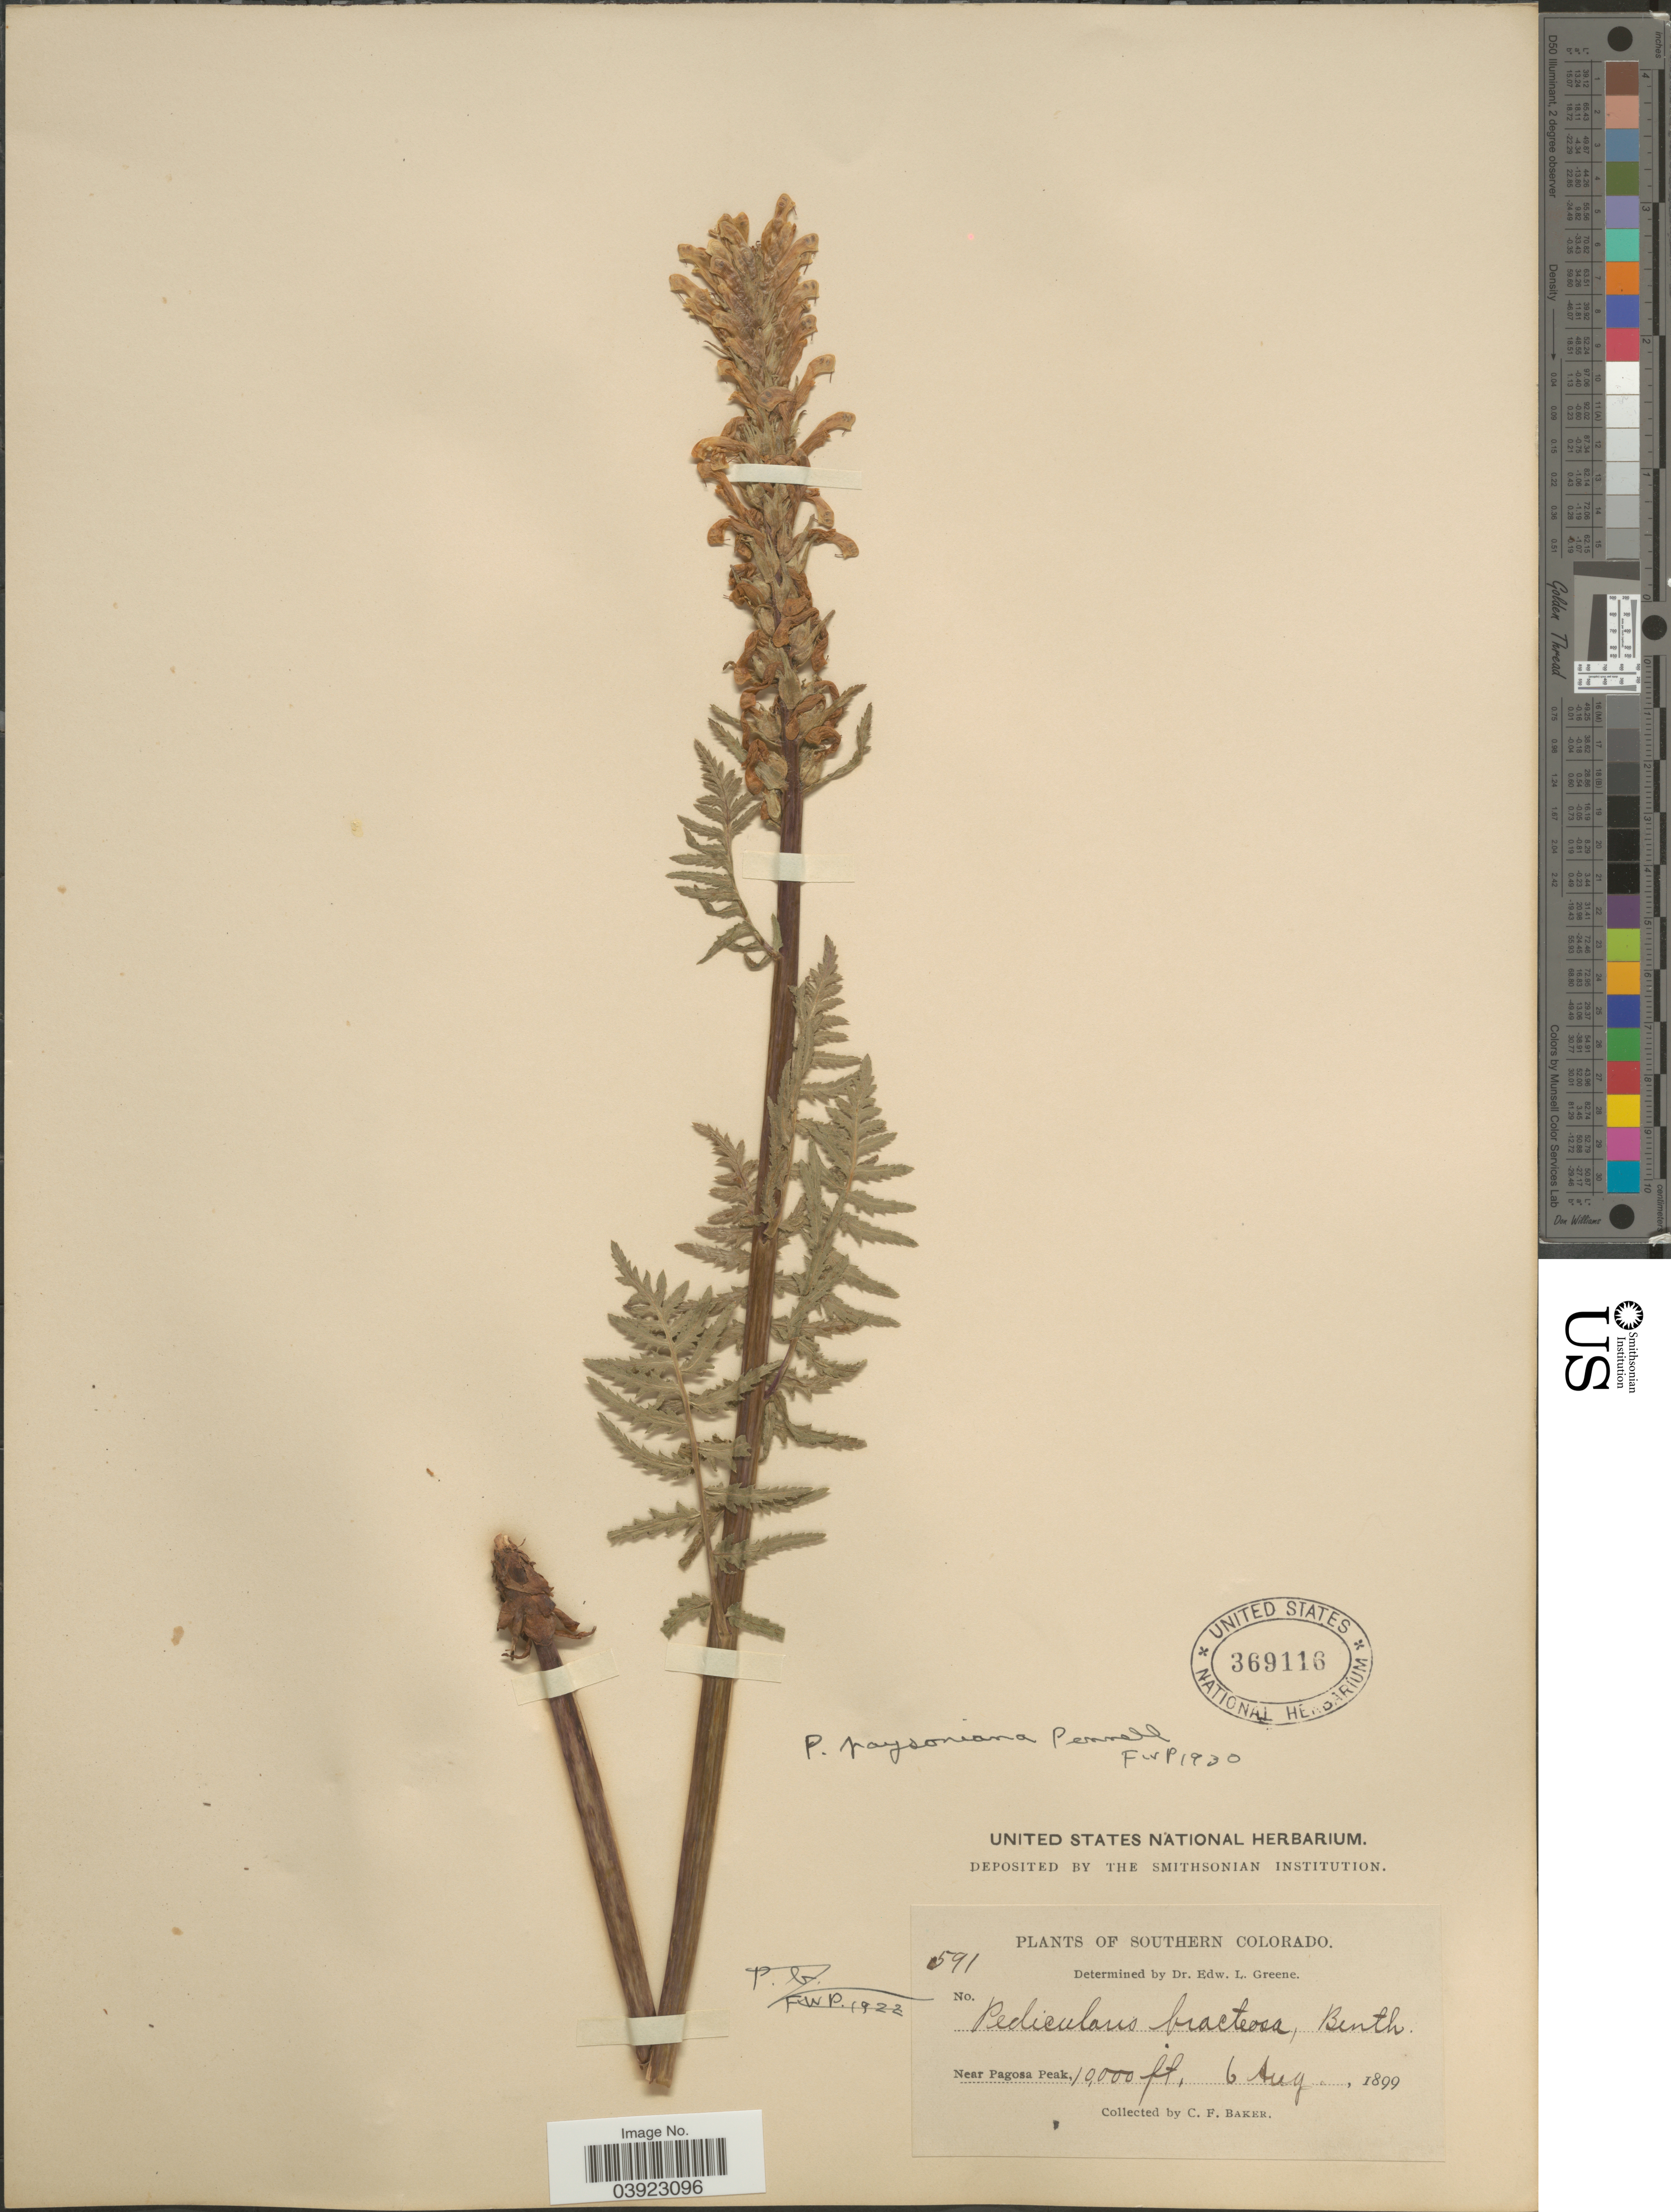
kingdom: Plantae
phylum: Tracheophyta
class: Magnoliopsida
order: Lamiales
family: Orobanchaceae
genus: Pedicularis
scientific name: Pedicularis paysoniana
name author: Pennell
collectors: C. F. Baker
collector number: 591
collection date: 1899-08-06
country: United States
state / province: Colorado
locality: Southern Colorado. Near Pagosa Peak.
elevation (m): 3048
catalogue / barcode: US 369116